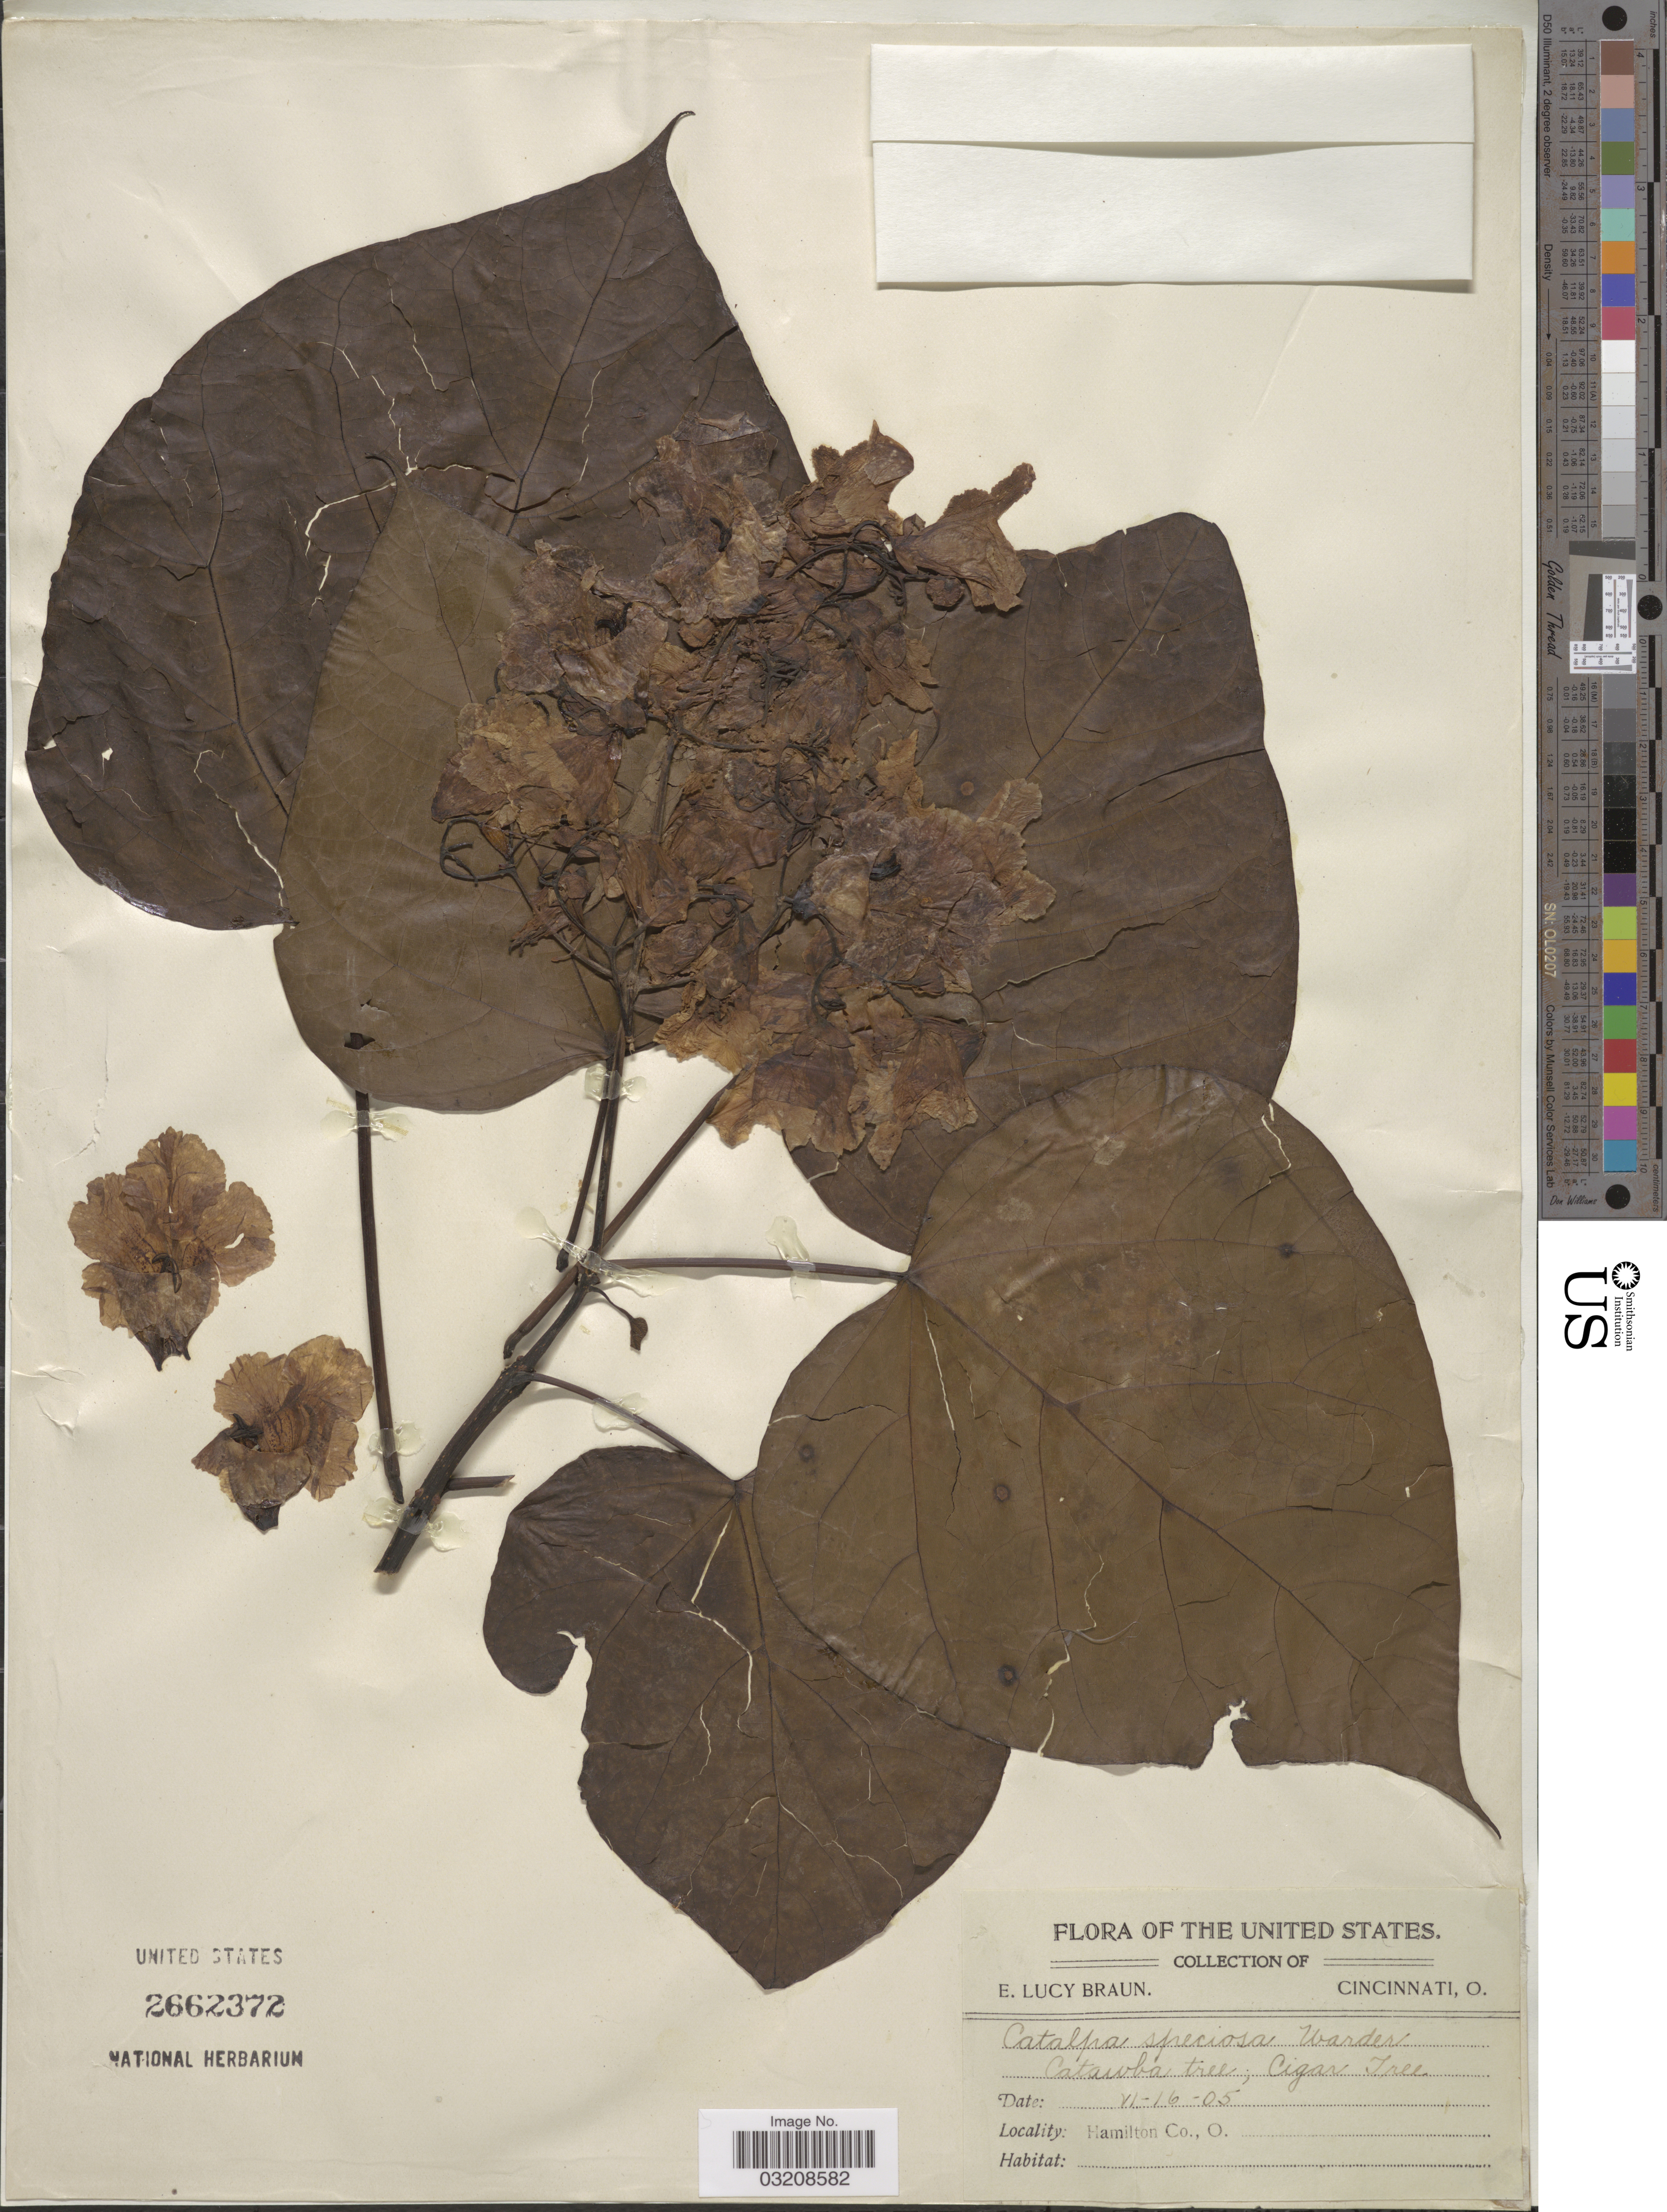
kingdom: Plantae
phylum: Tracheophyta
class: Magnoliopsida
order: Lamiales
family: Bignoniaceae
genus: Catalpa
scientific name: Catalpa speciosa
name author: (Warder) Warder ex Engelm.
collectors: E. L. Braun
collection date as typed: Transcribed d/m/y: 16/6/5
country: United States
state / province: Ohio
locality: Hamilton Co., O.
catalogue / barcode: US 2662372